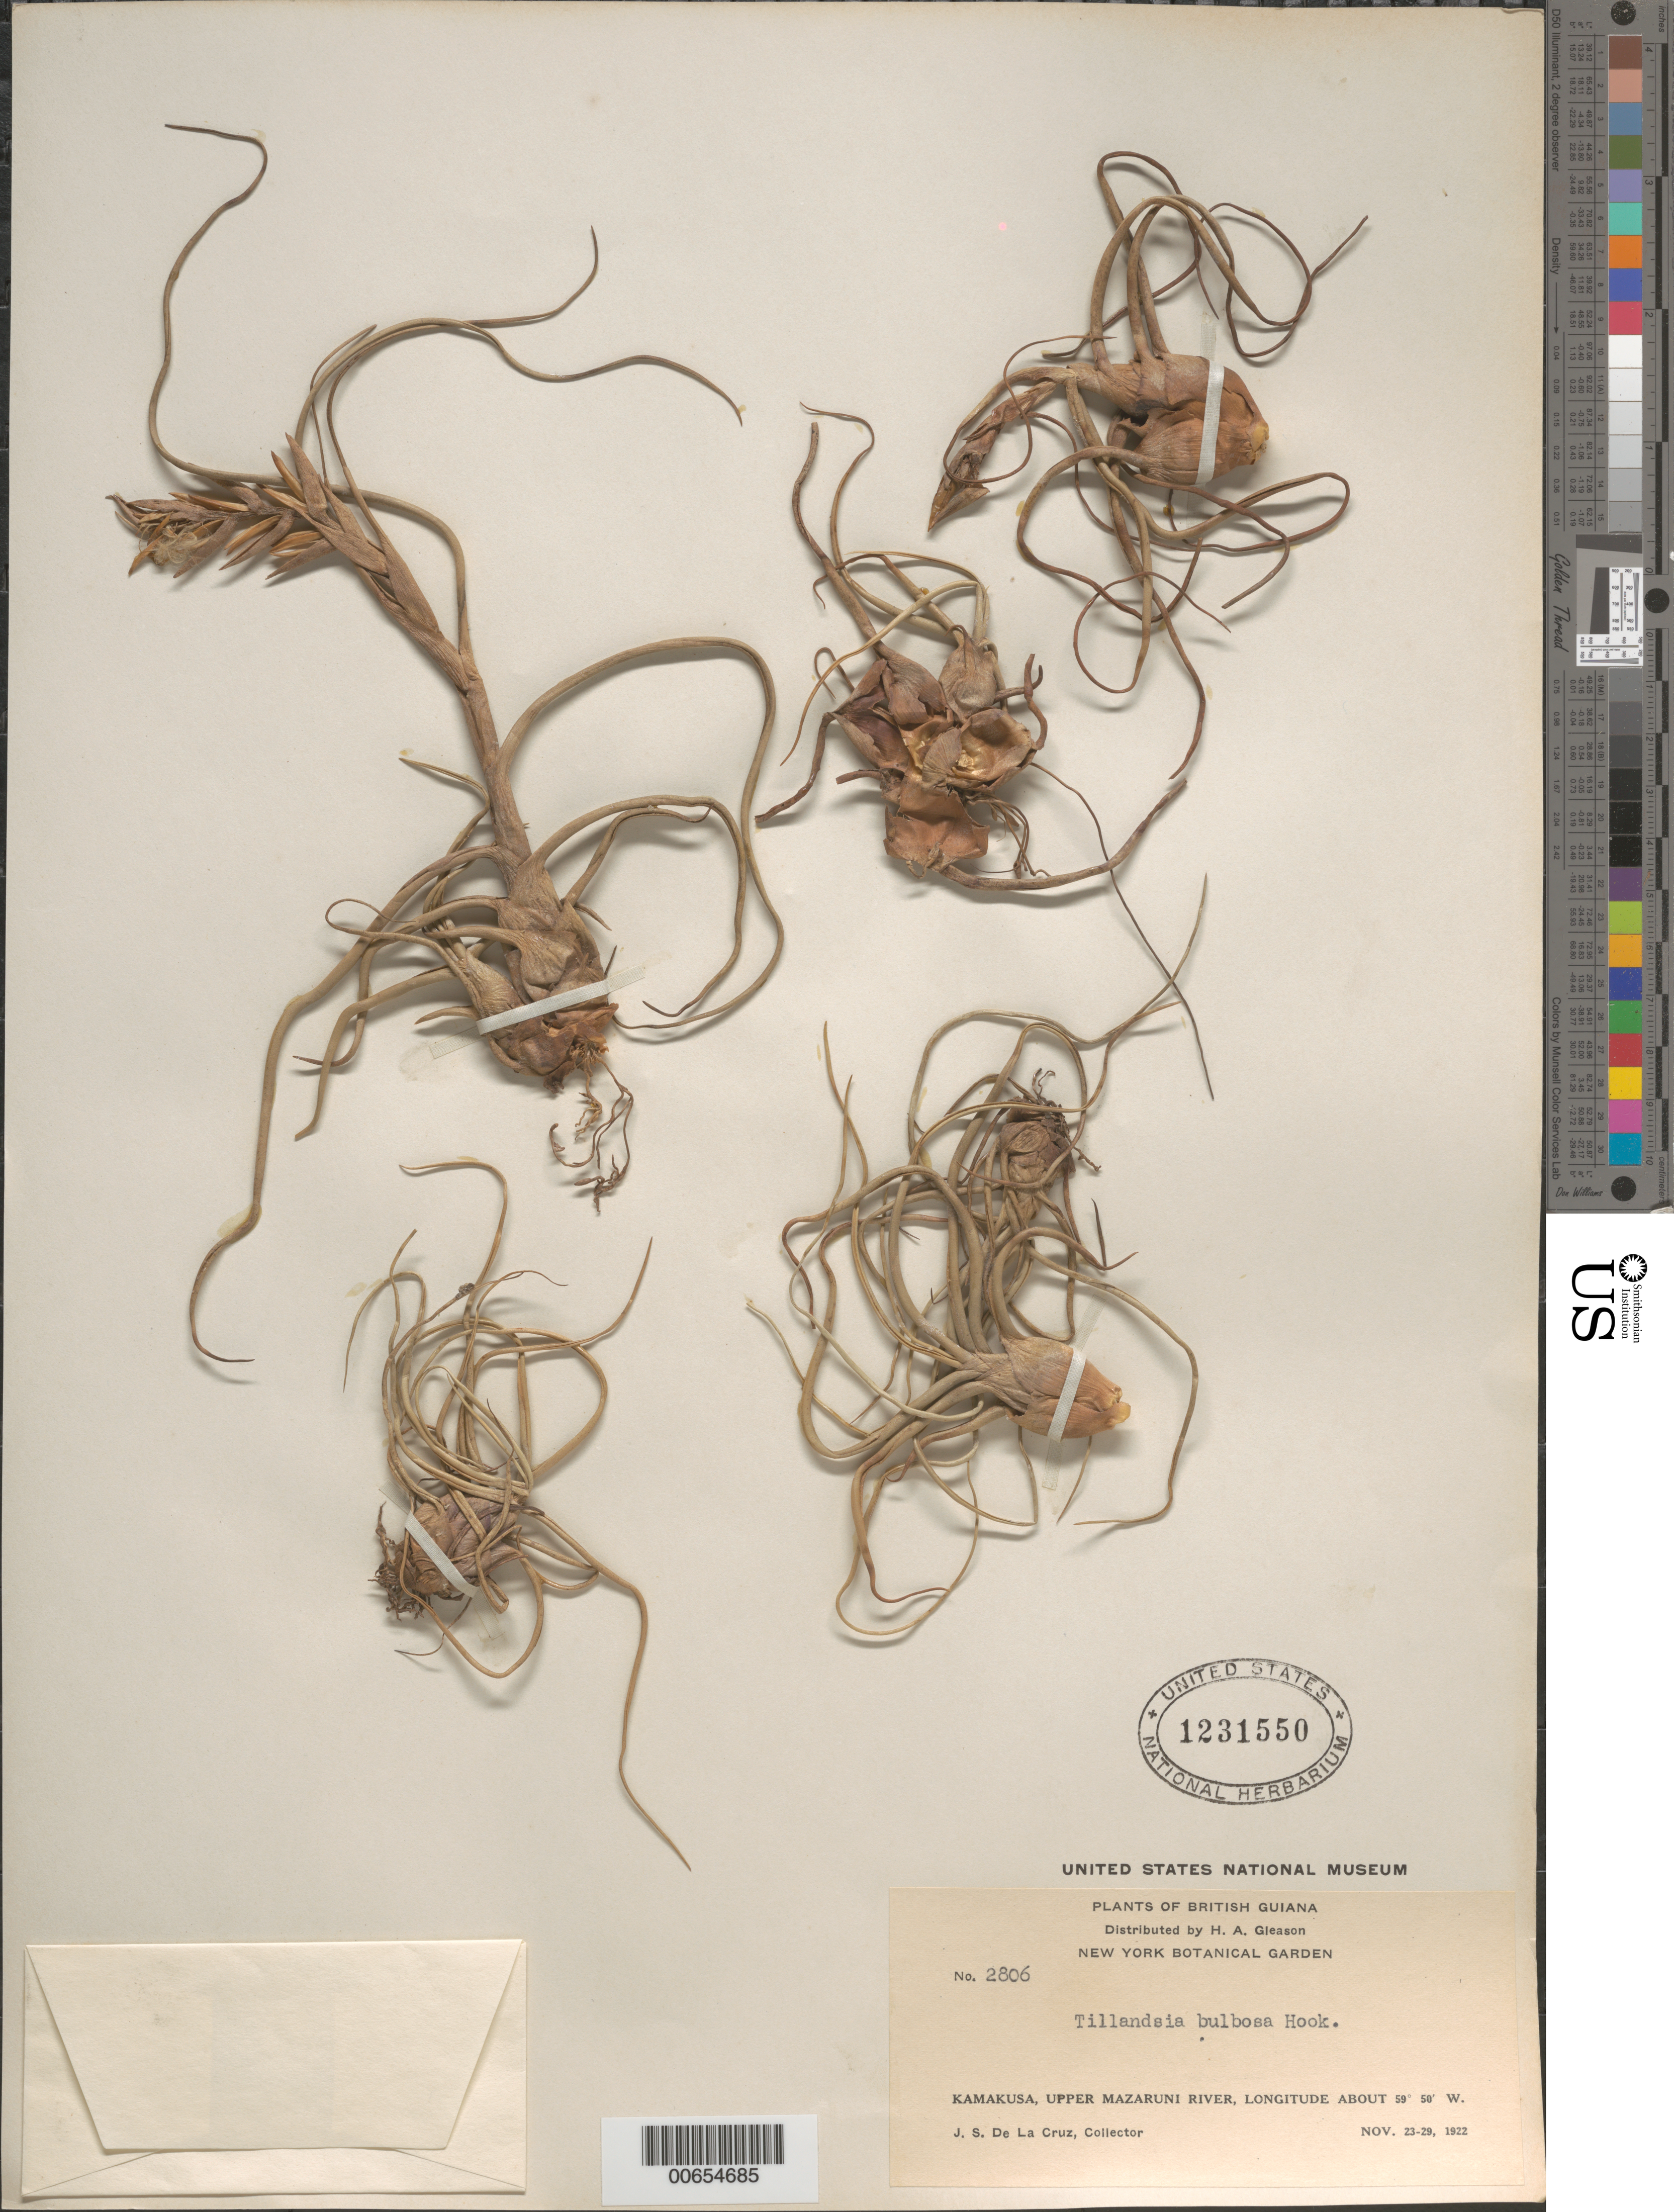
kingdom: Plantae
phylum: Tracheophyta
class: Liliopsida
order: Poales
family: Bromeliaceae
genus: Tillandsia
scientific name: Tillandsia bulbosa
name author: Hook.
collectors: J. S. de la Cruz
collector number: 2806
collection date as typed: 23-Nov-22 to 29-Nov-22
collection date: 1922-11-23/1922-11-29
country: Guyana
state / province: Cuyuni-Mazaruni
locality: Kamakusa, Upper Mazaruni R.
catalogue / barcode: US 1231550